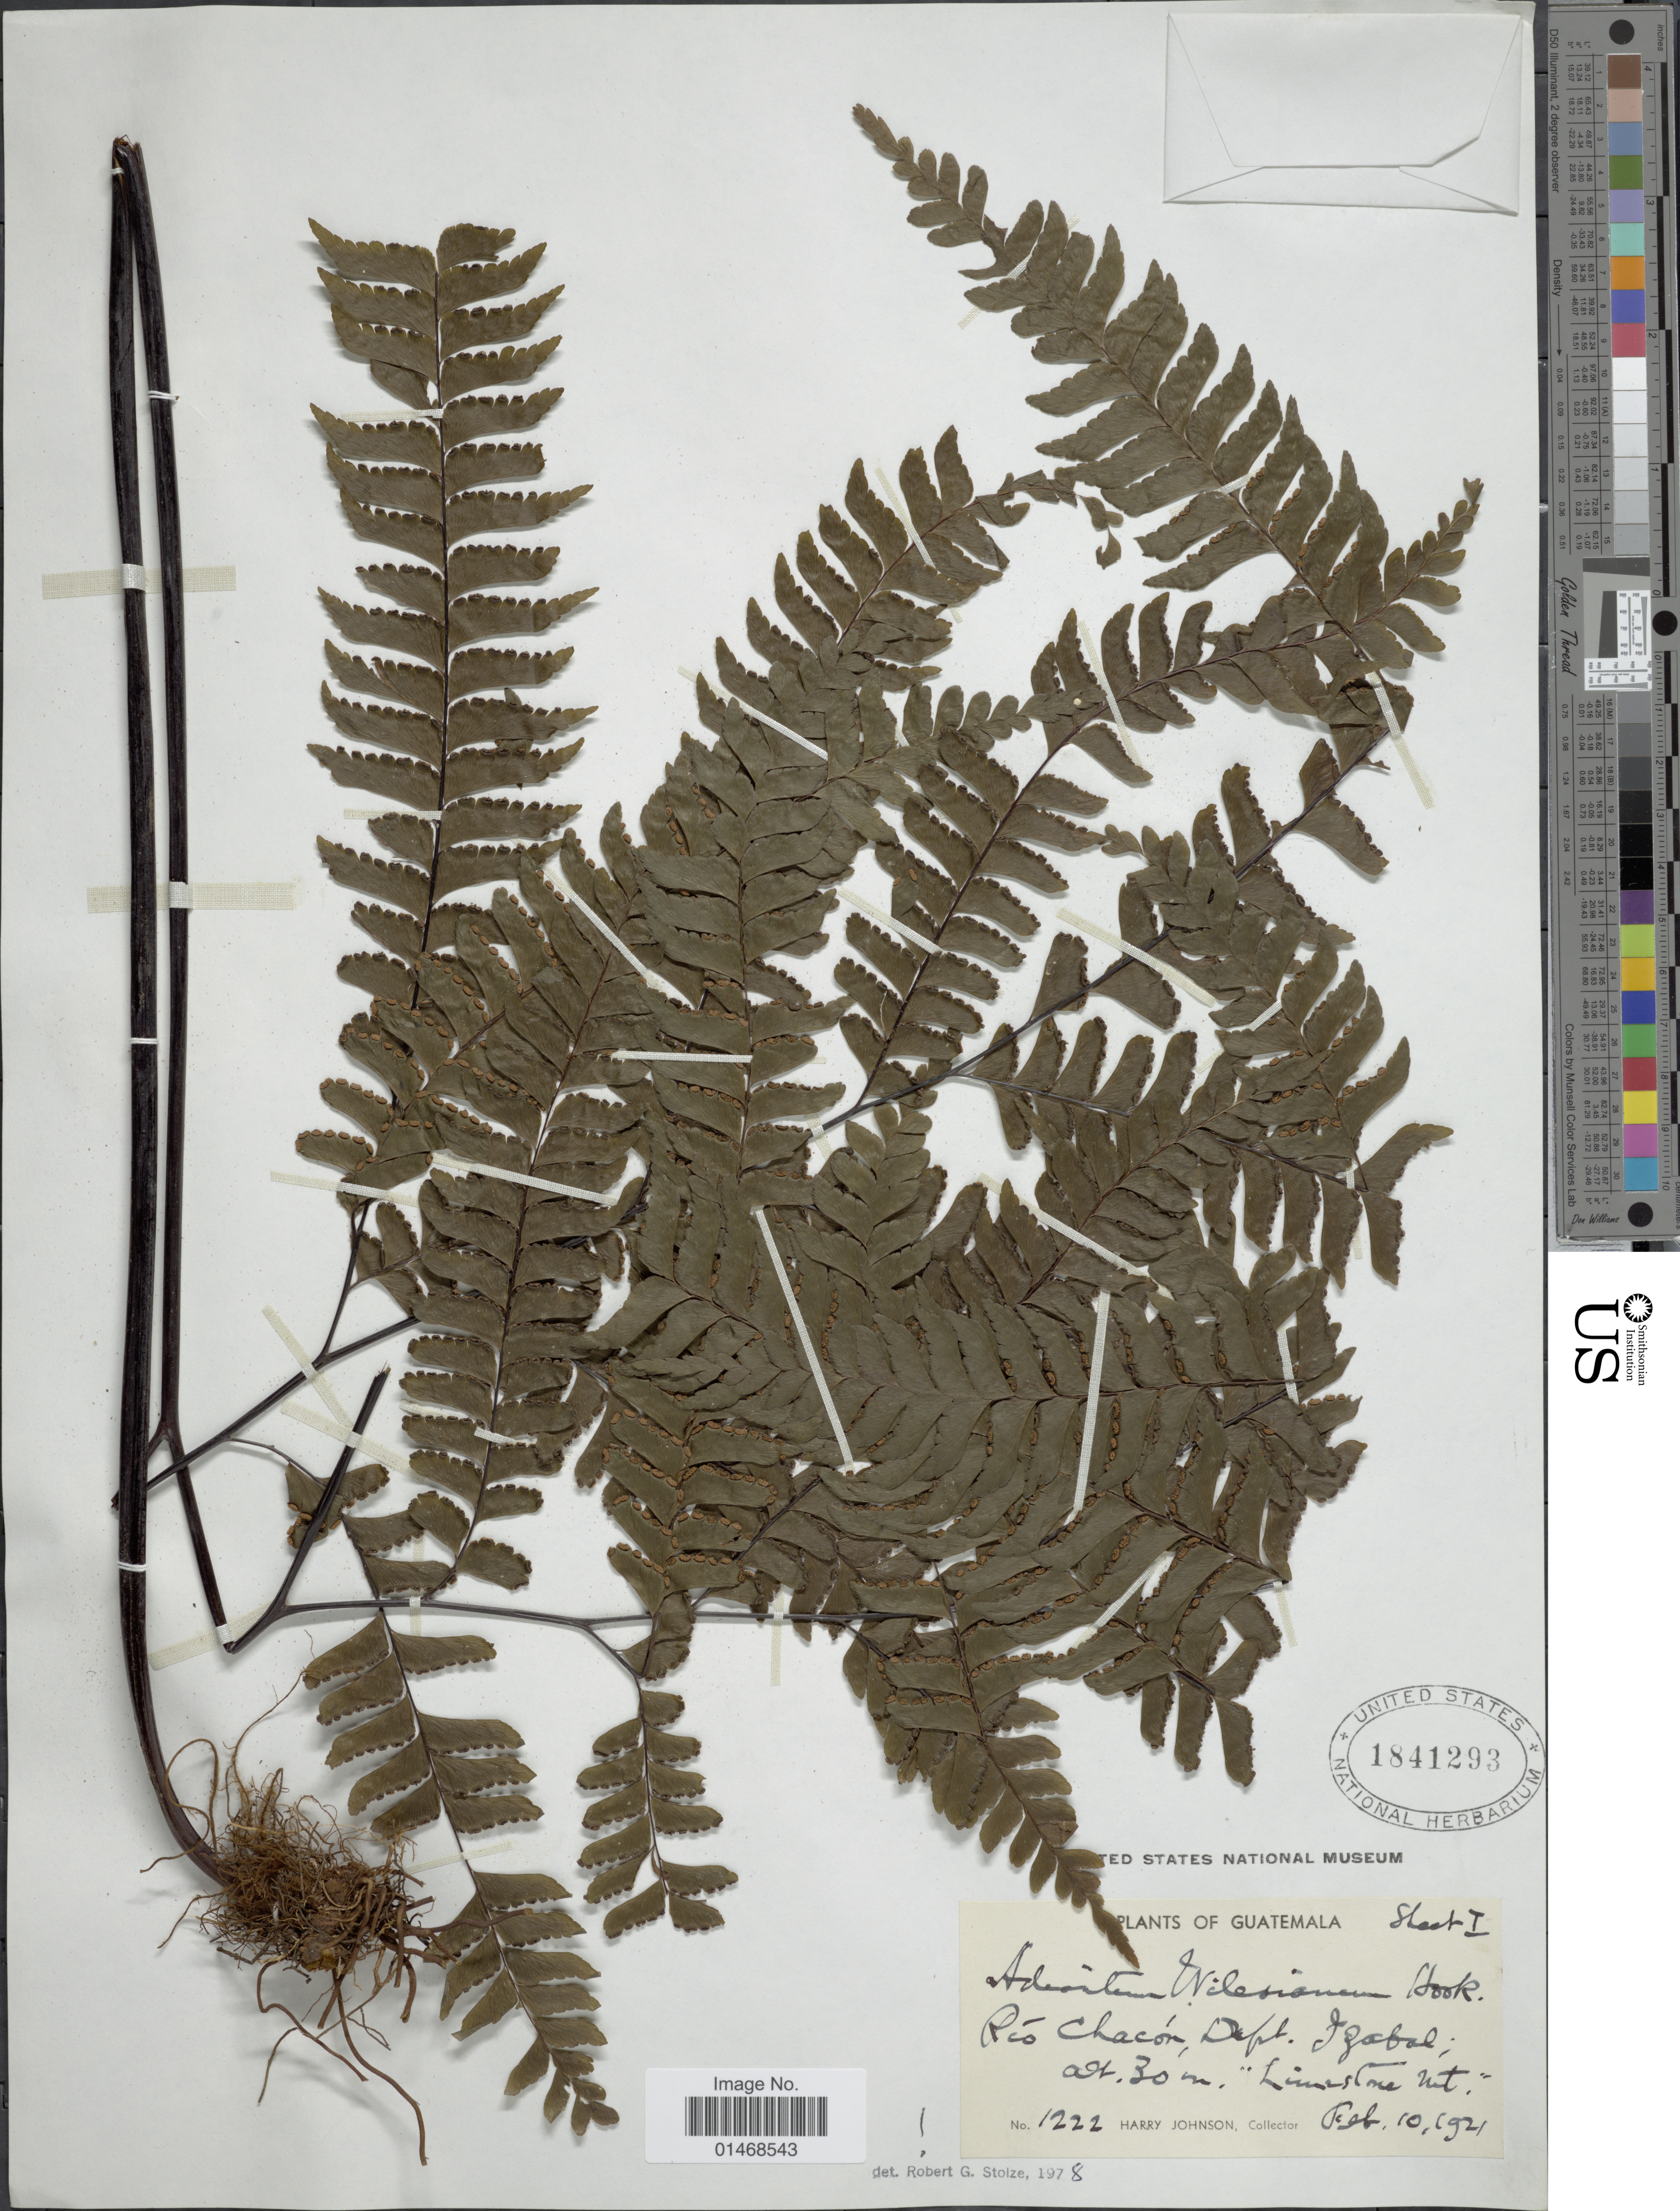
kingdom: Plantae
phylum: Tracheophyta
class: Polypodiopsida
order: Polypodiales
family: Pteridaceae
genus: Adiantum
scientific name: Adiantum wilesianum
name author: Hook.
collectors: H. Johnson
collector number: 1222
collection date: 1921-02-10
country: Guatemala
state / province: Izabal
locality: Río Chacón, Dept. Izabal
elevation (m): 30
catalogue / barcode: US 1841293